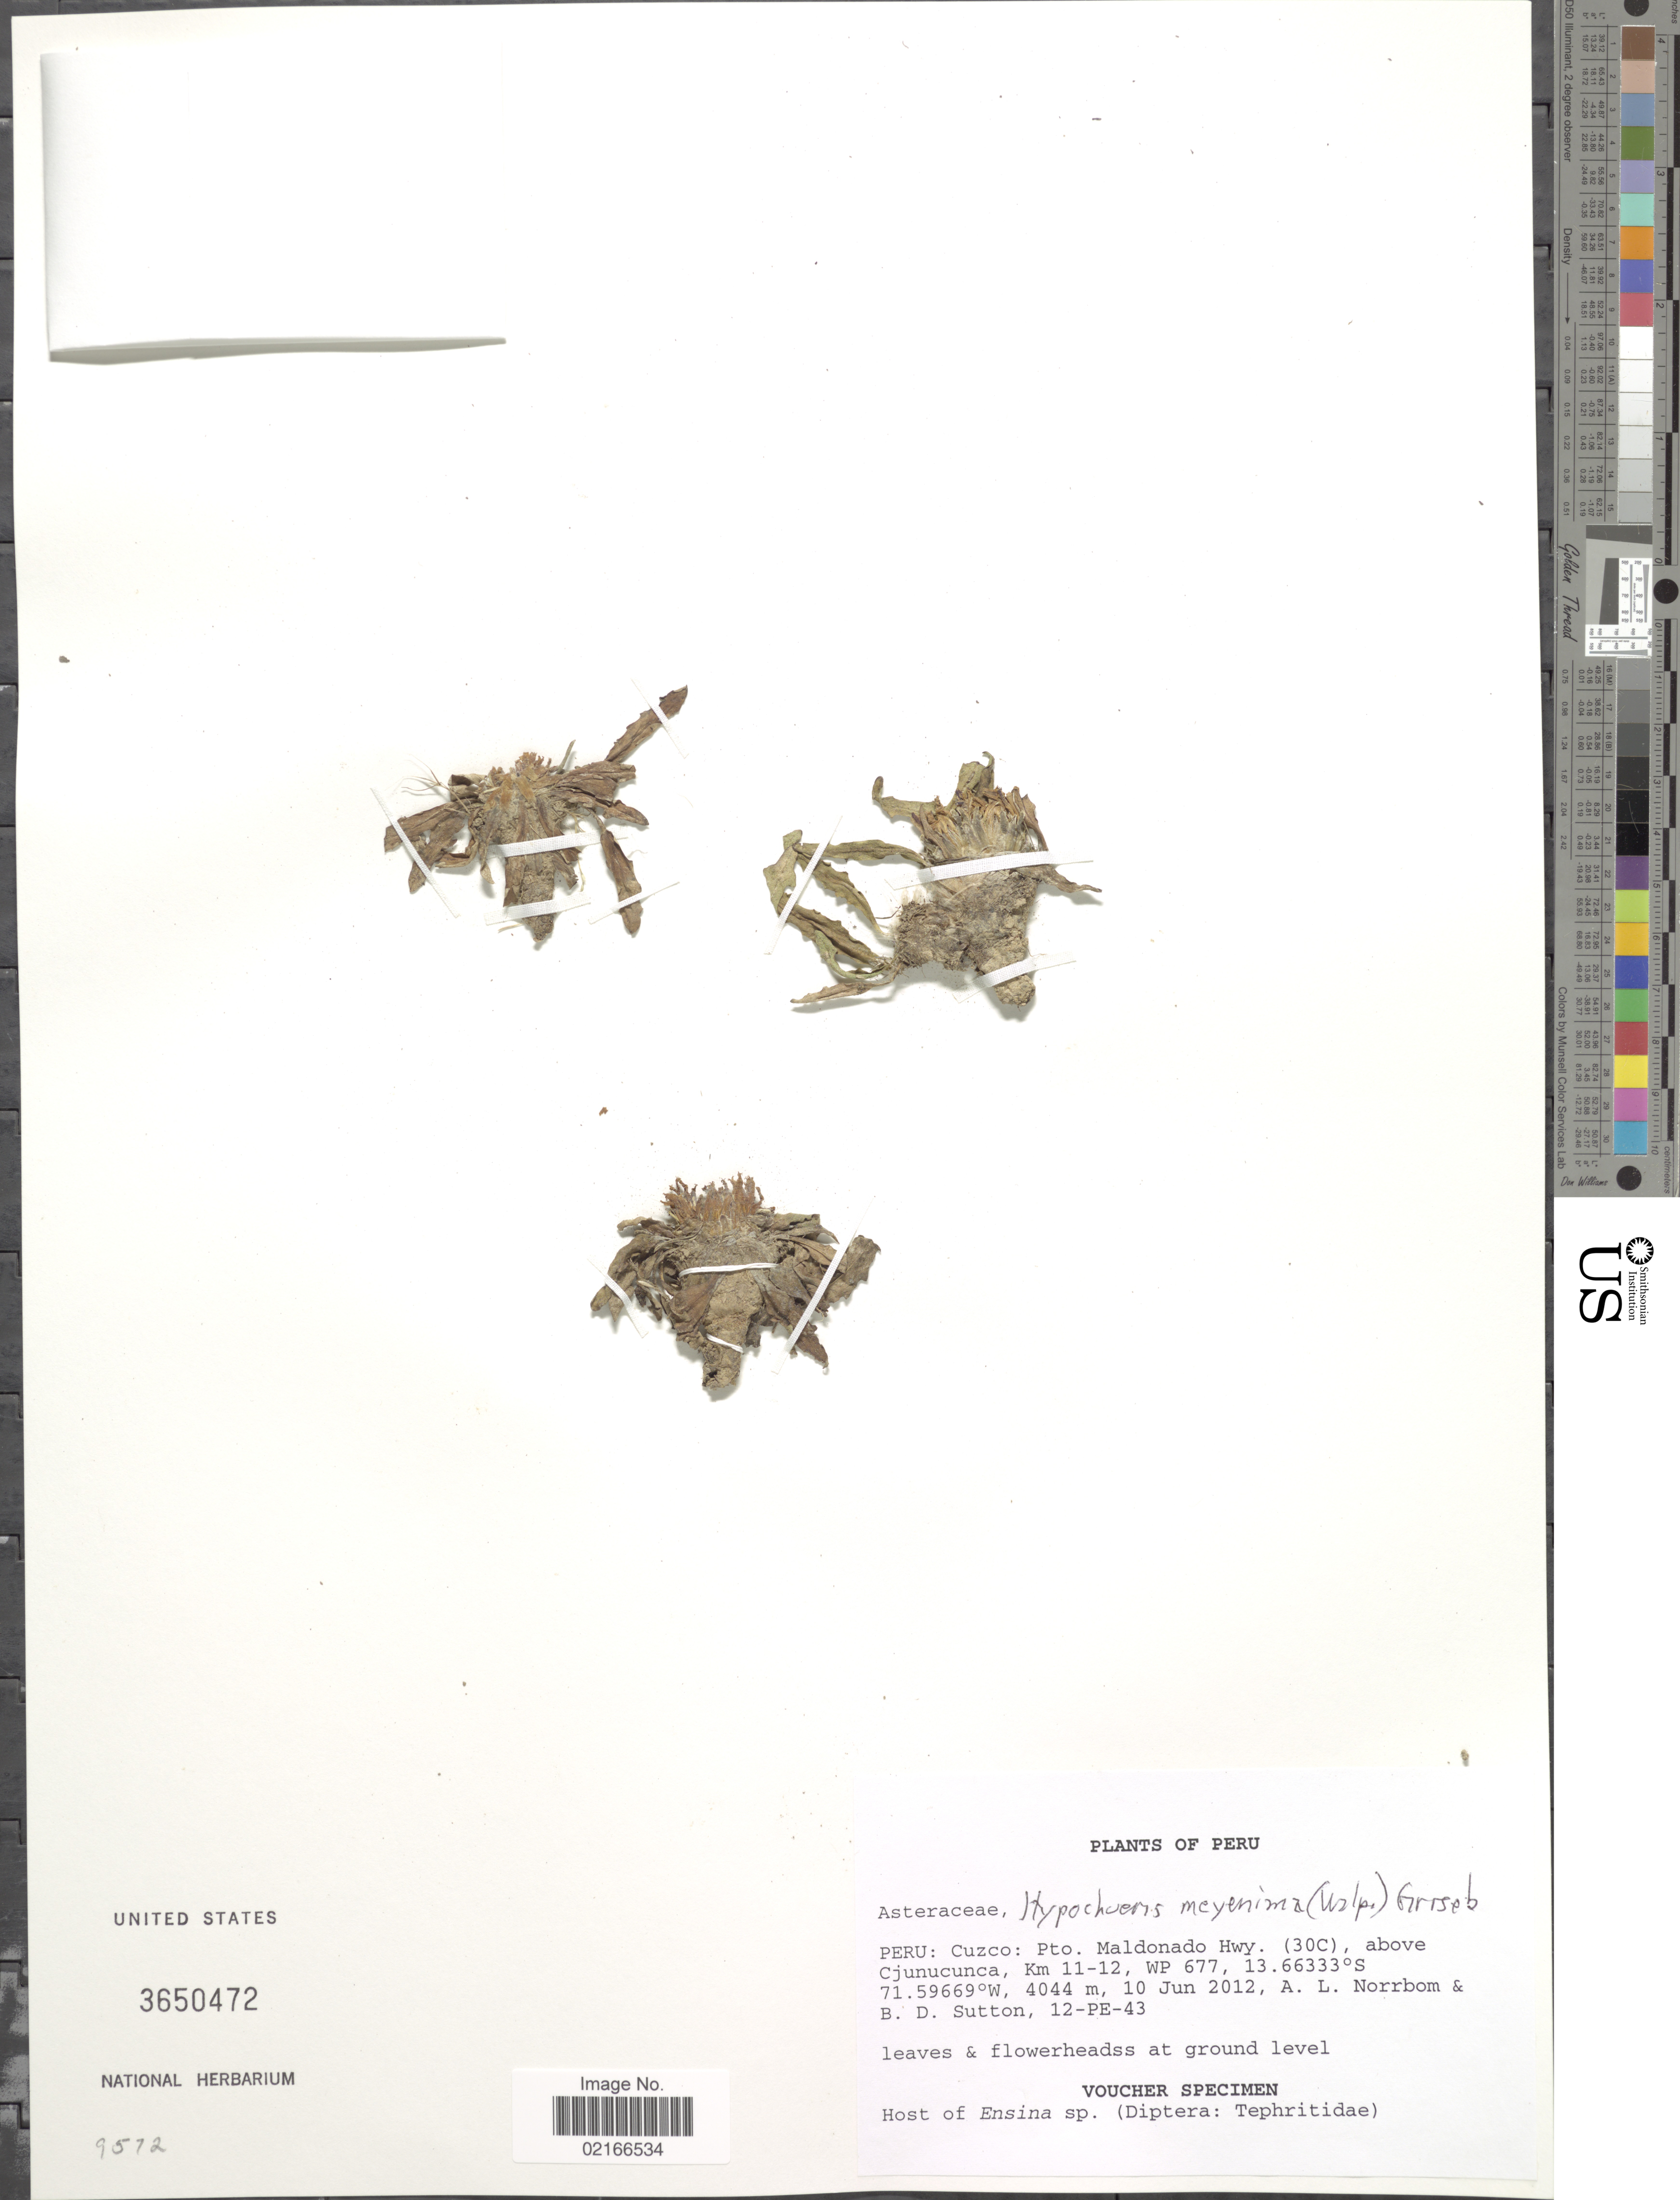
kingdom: Plantae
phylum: Tracheophyta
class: Magnoliopsida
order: Asterales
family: Asteraceae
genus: Hypochaeris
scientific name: Hypochaeris meyeniana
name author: (Walp.) Benth. & Hook. f. ex Griseb.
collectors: A. L. Norrbom & B. Sutton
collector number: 12-PE-43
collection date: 2012-06-10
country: Peru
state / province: Cusco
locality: Pto. Maldonado Hwy. (30C), above Cjunucunca, Km 11-12, WP 677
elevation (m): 4044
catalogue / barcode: US 3650472